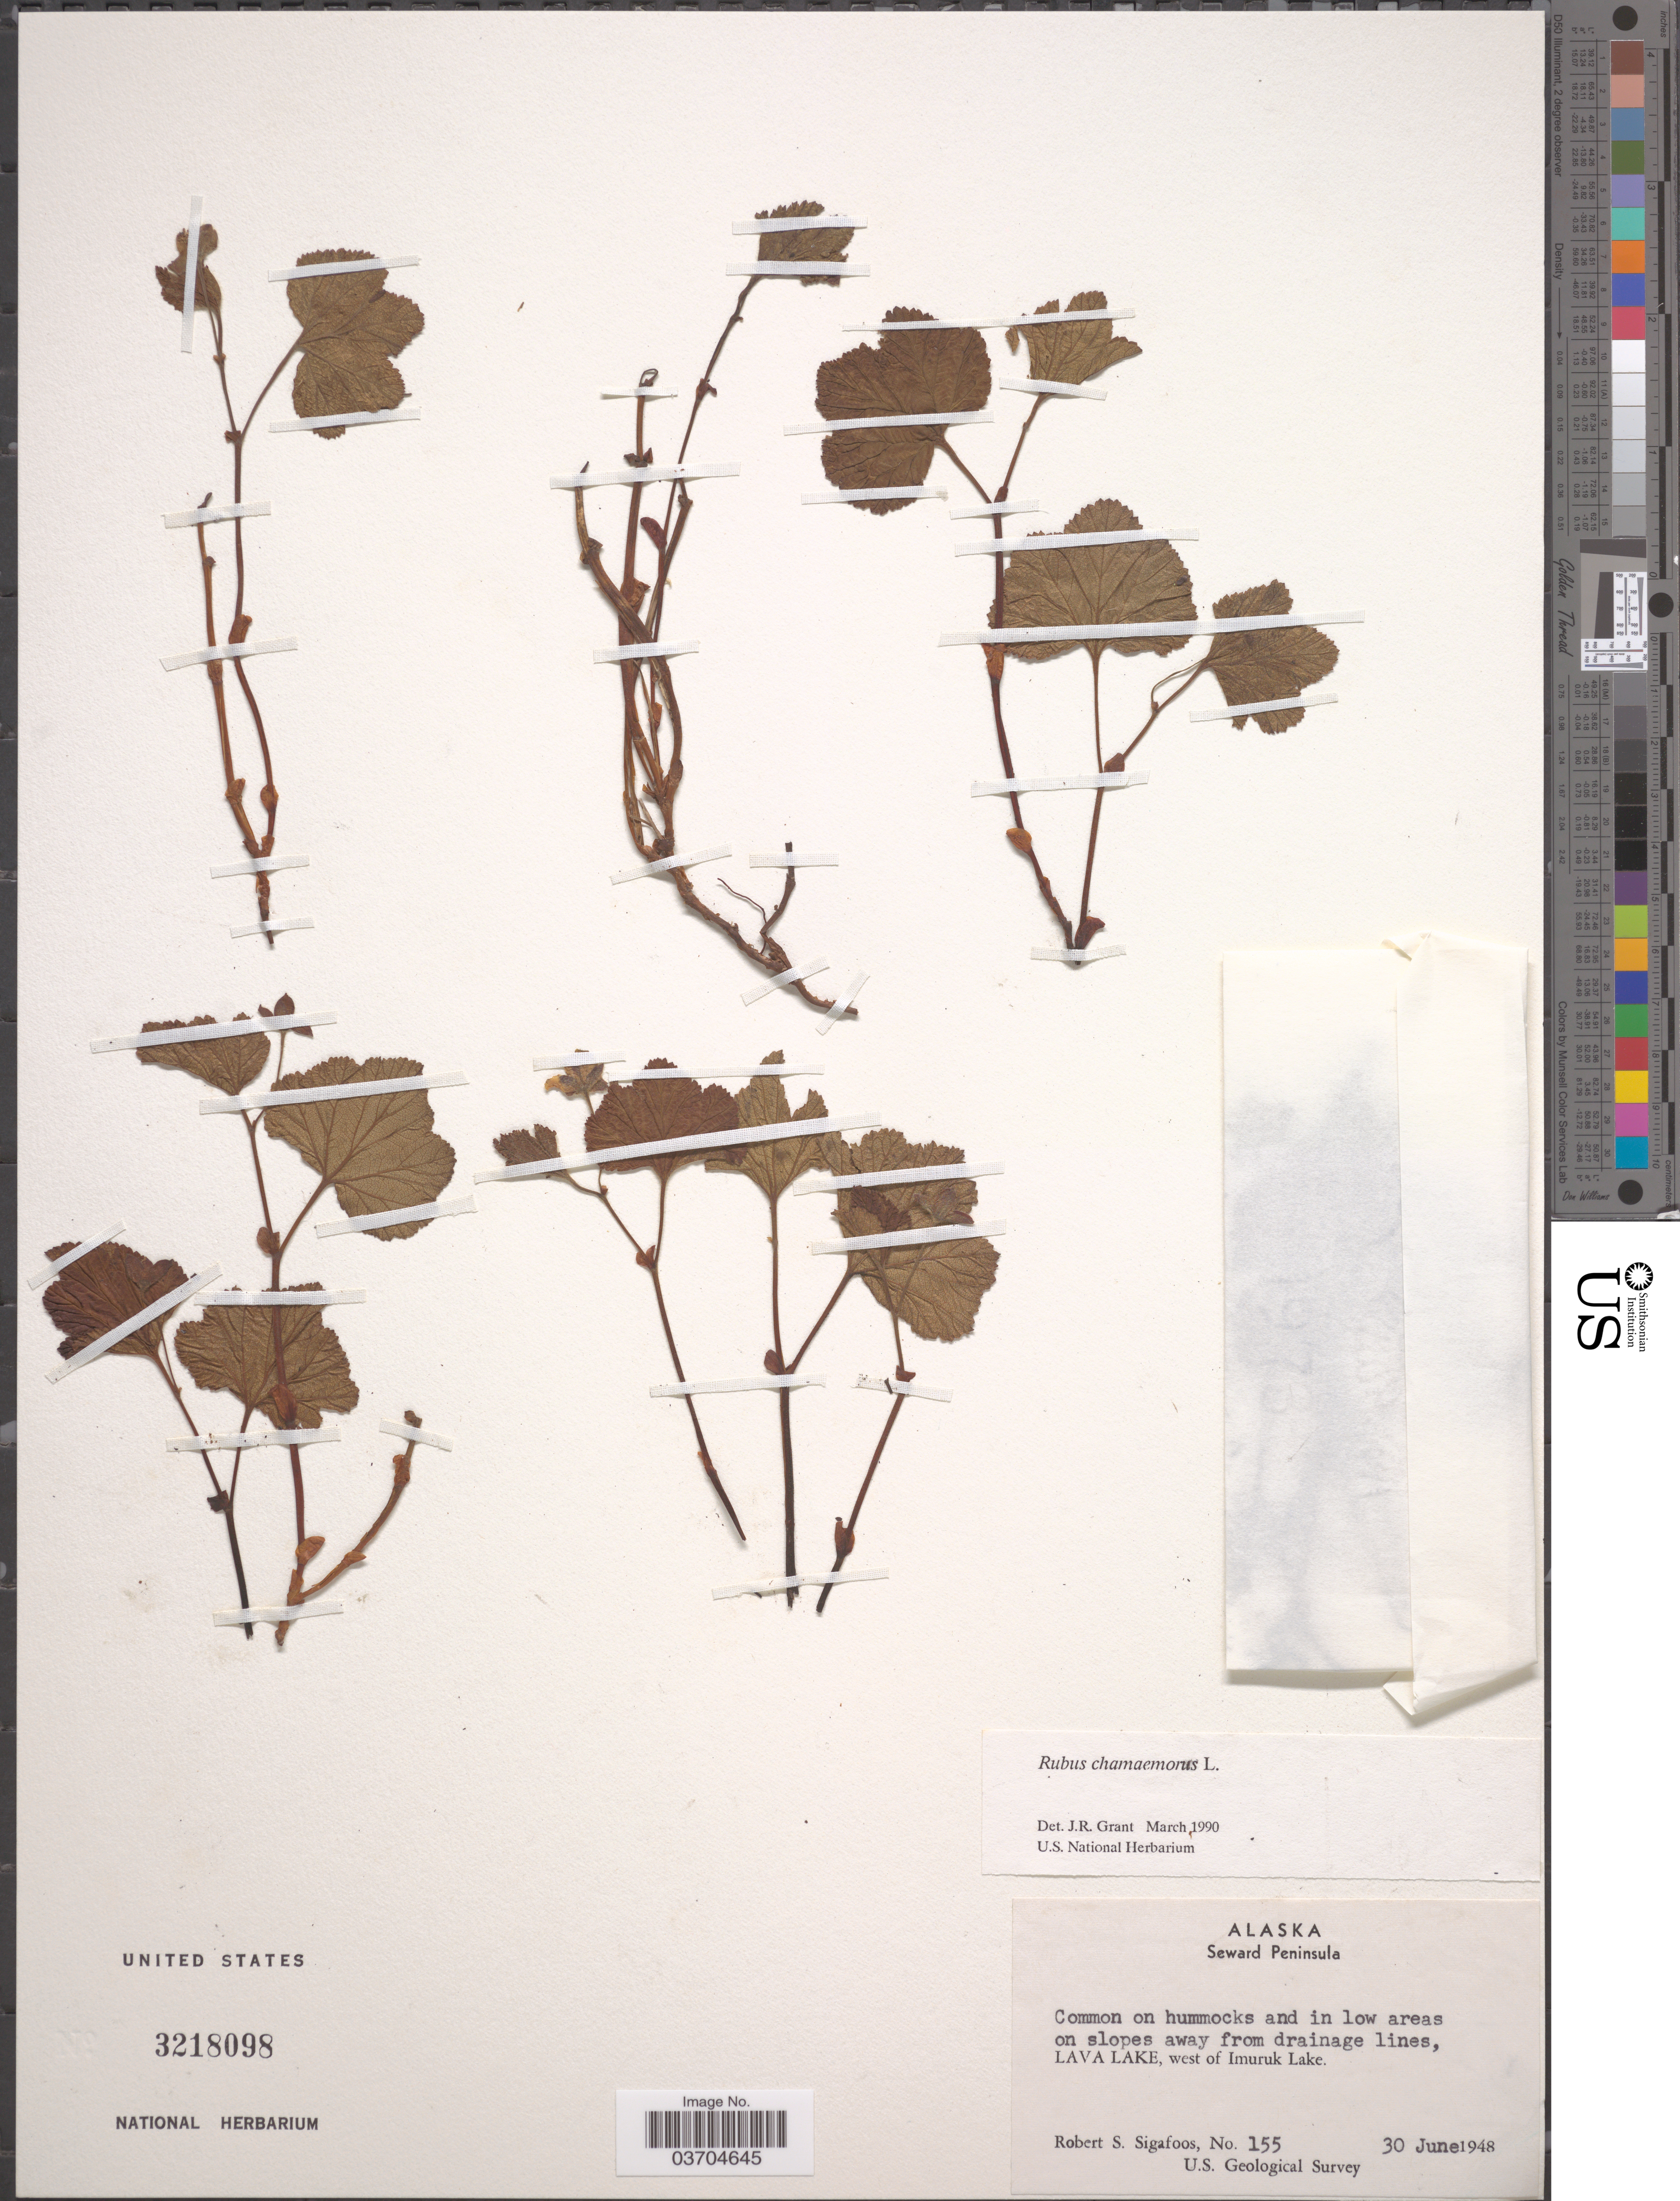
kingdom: Plantae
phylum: Tracheophyta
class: Magnoliopsida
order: Rosales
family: Rosaceae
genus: Rubus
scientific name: Rubus chamaemorus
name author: L.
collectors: R. Sigafoos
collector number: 155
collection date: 1948-06-30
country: United States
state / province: Alaska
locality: Seward Peninsula. In low areas on slopes away from drainage lines, Lava Lake, west of Imuruk Lake.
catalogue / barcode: US 3218098